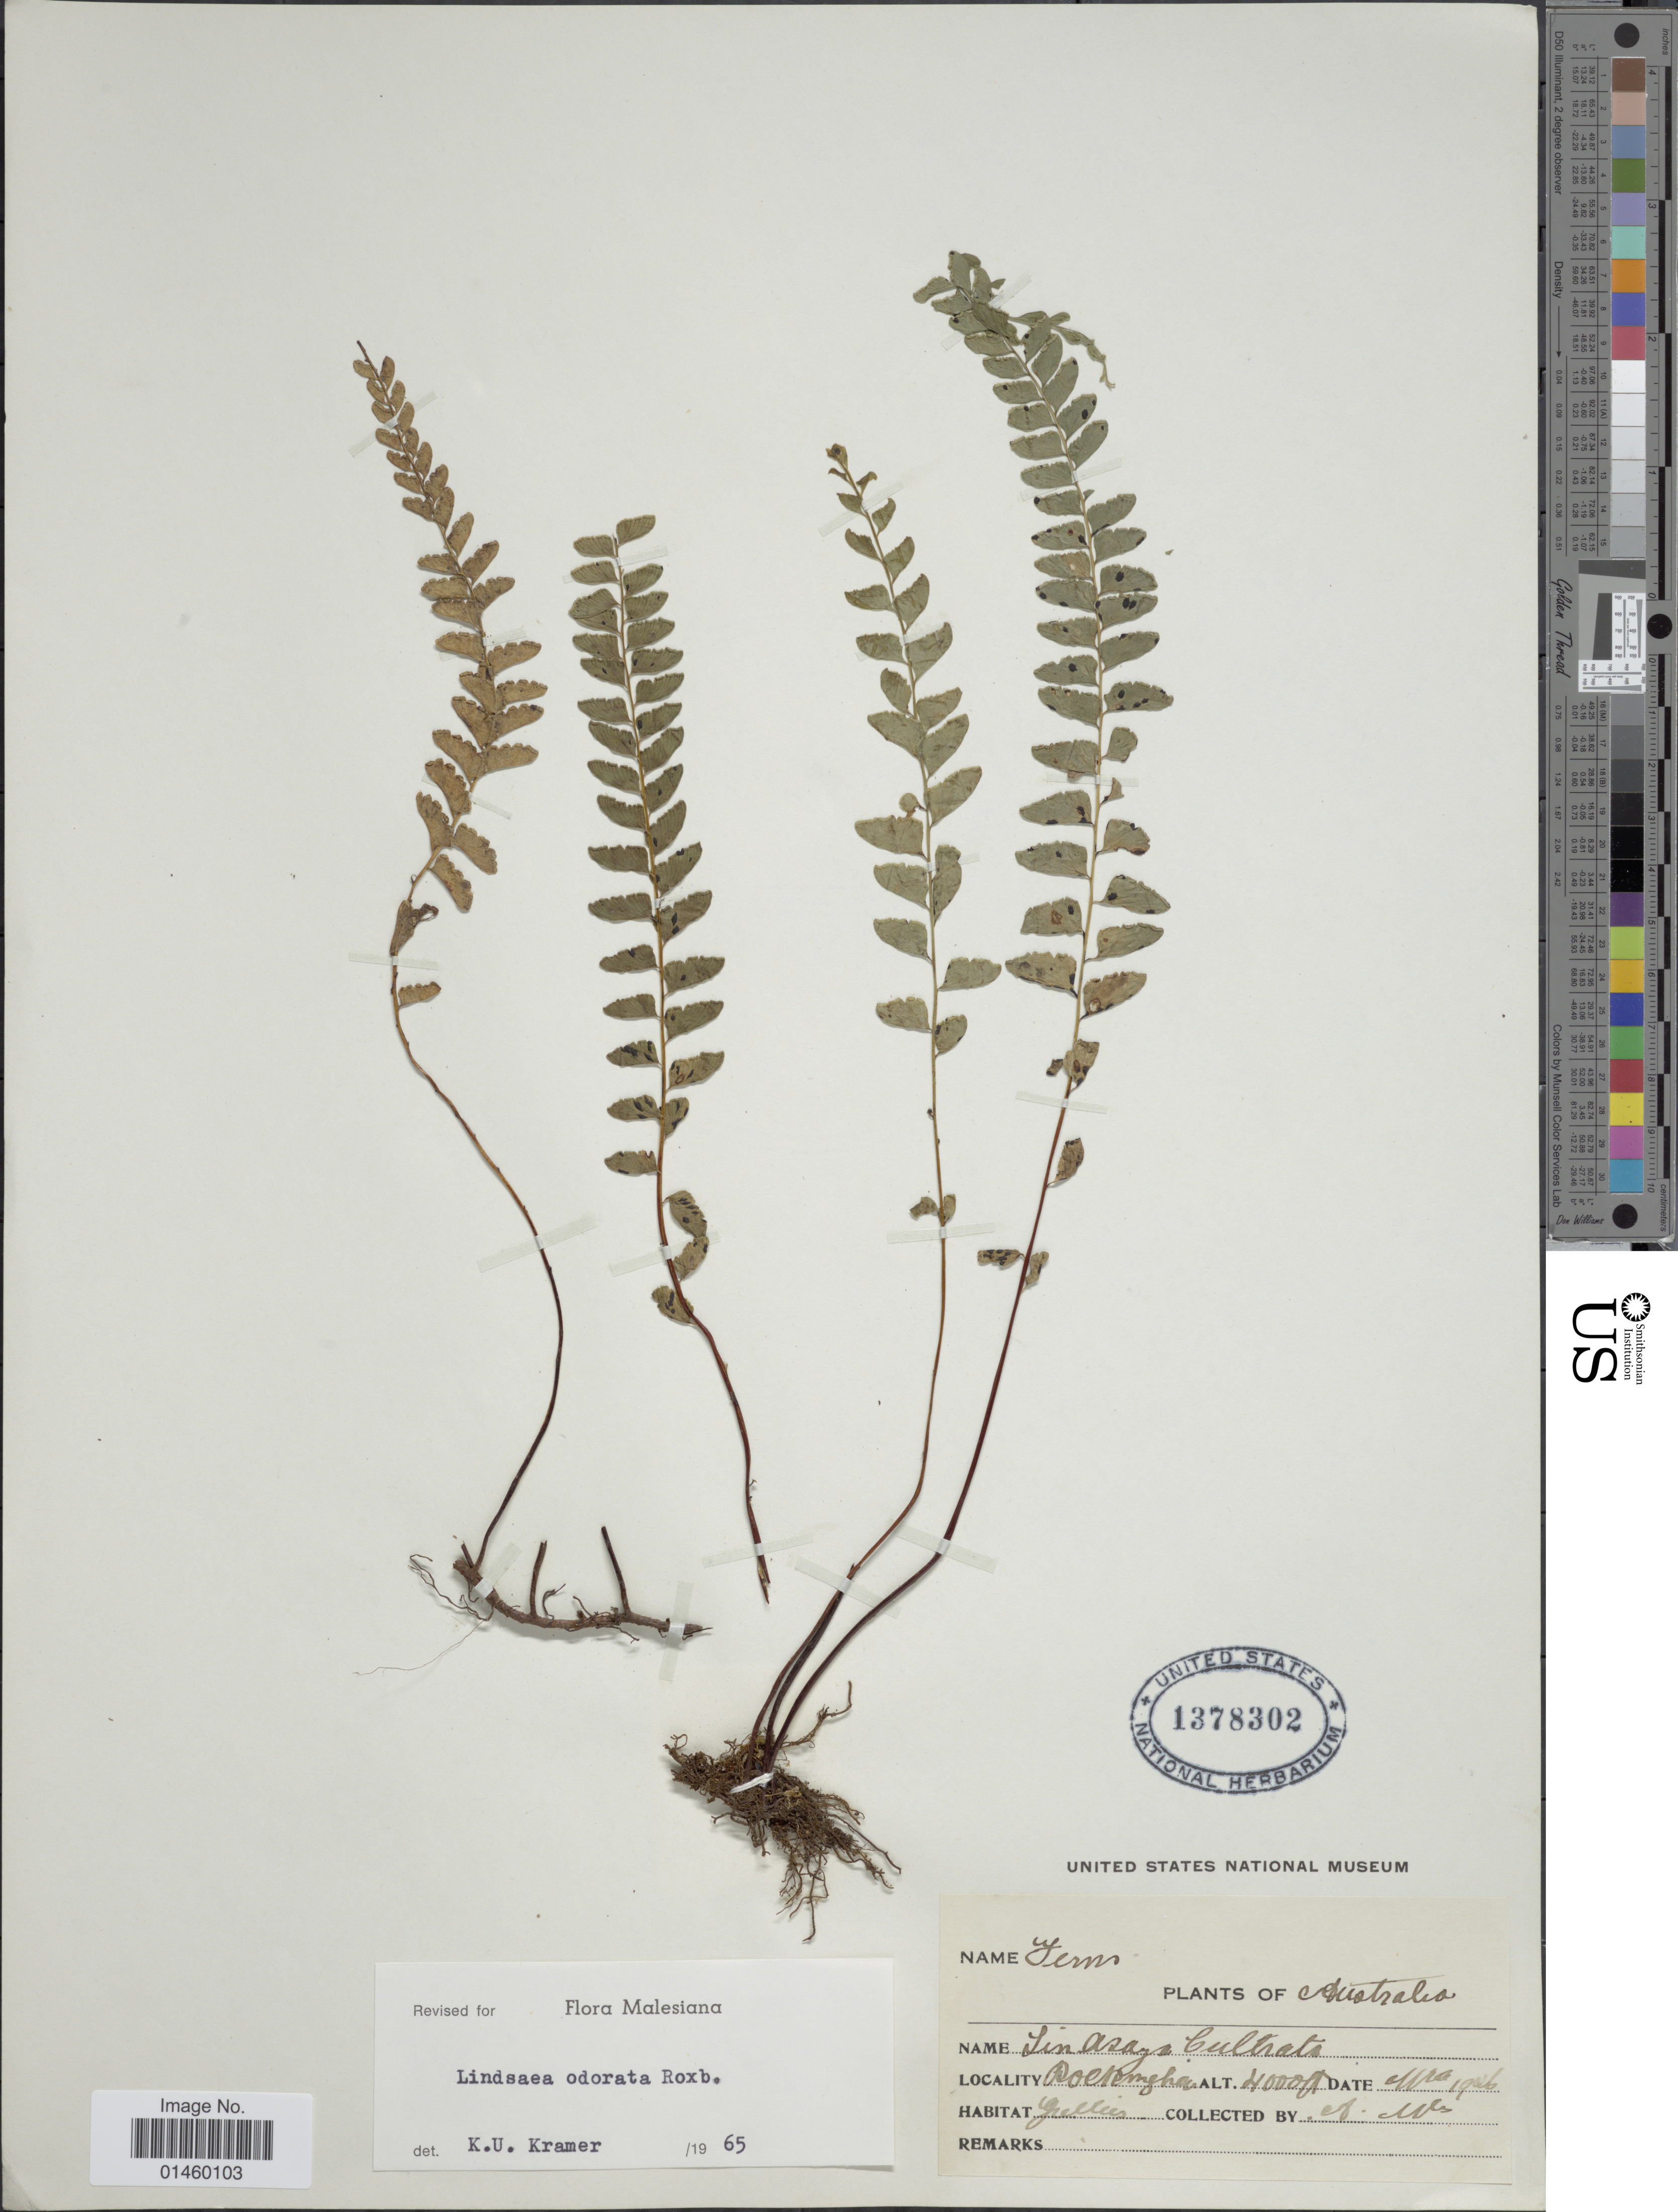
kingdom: Plantae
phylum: Tracheophyta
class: Polypodiopsida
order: Polypodiales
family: Lindsaeaceae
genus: Lindsaea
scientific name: Lindsaea odorata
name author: Roxb.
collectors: A. W.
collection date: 1906-03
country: Australia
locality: Rockingham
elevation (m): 1219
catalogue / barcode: US 1378302